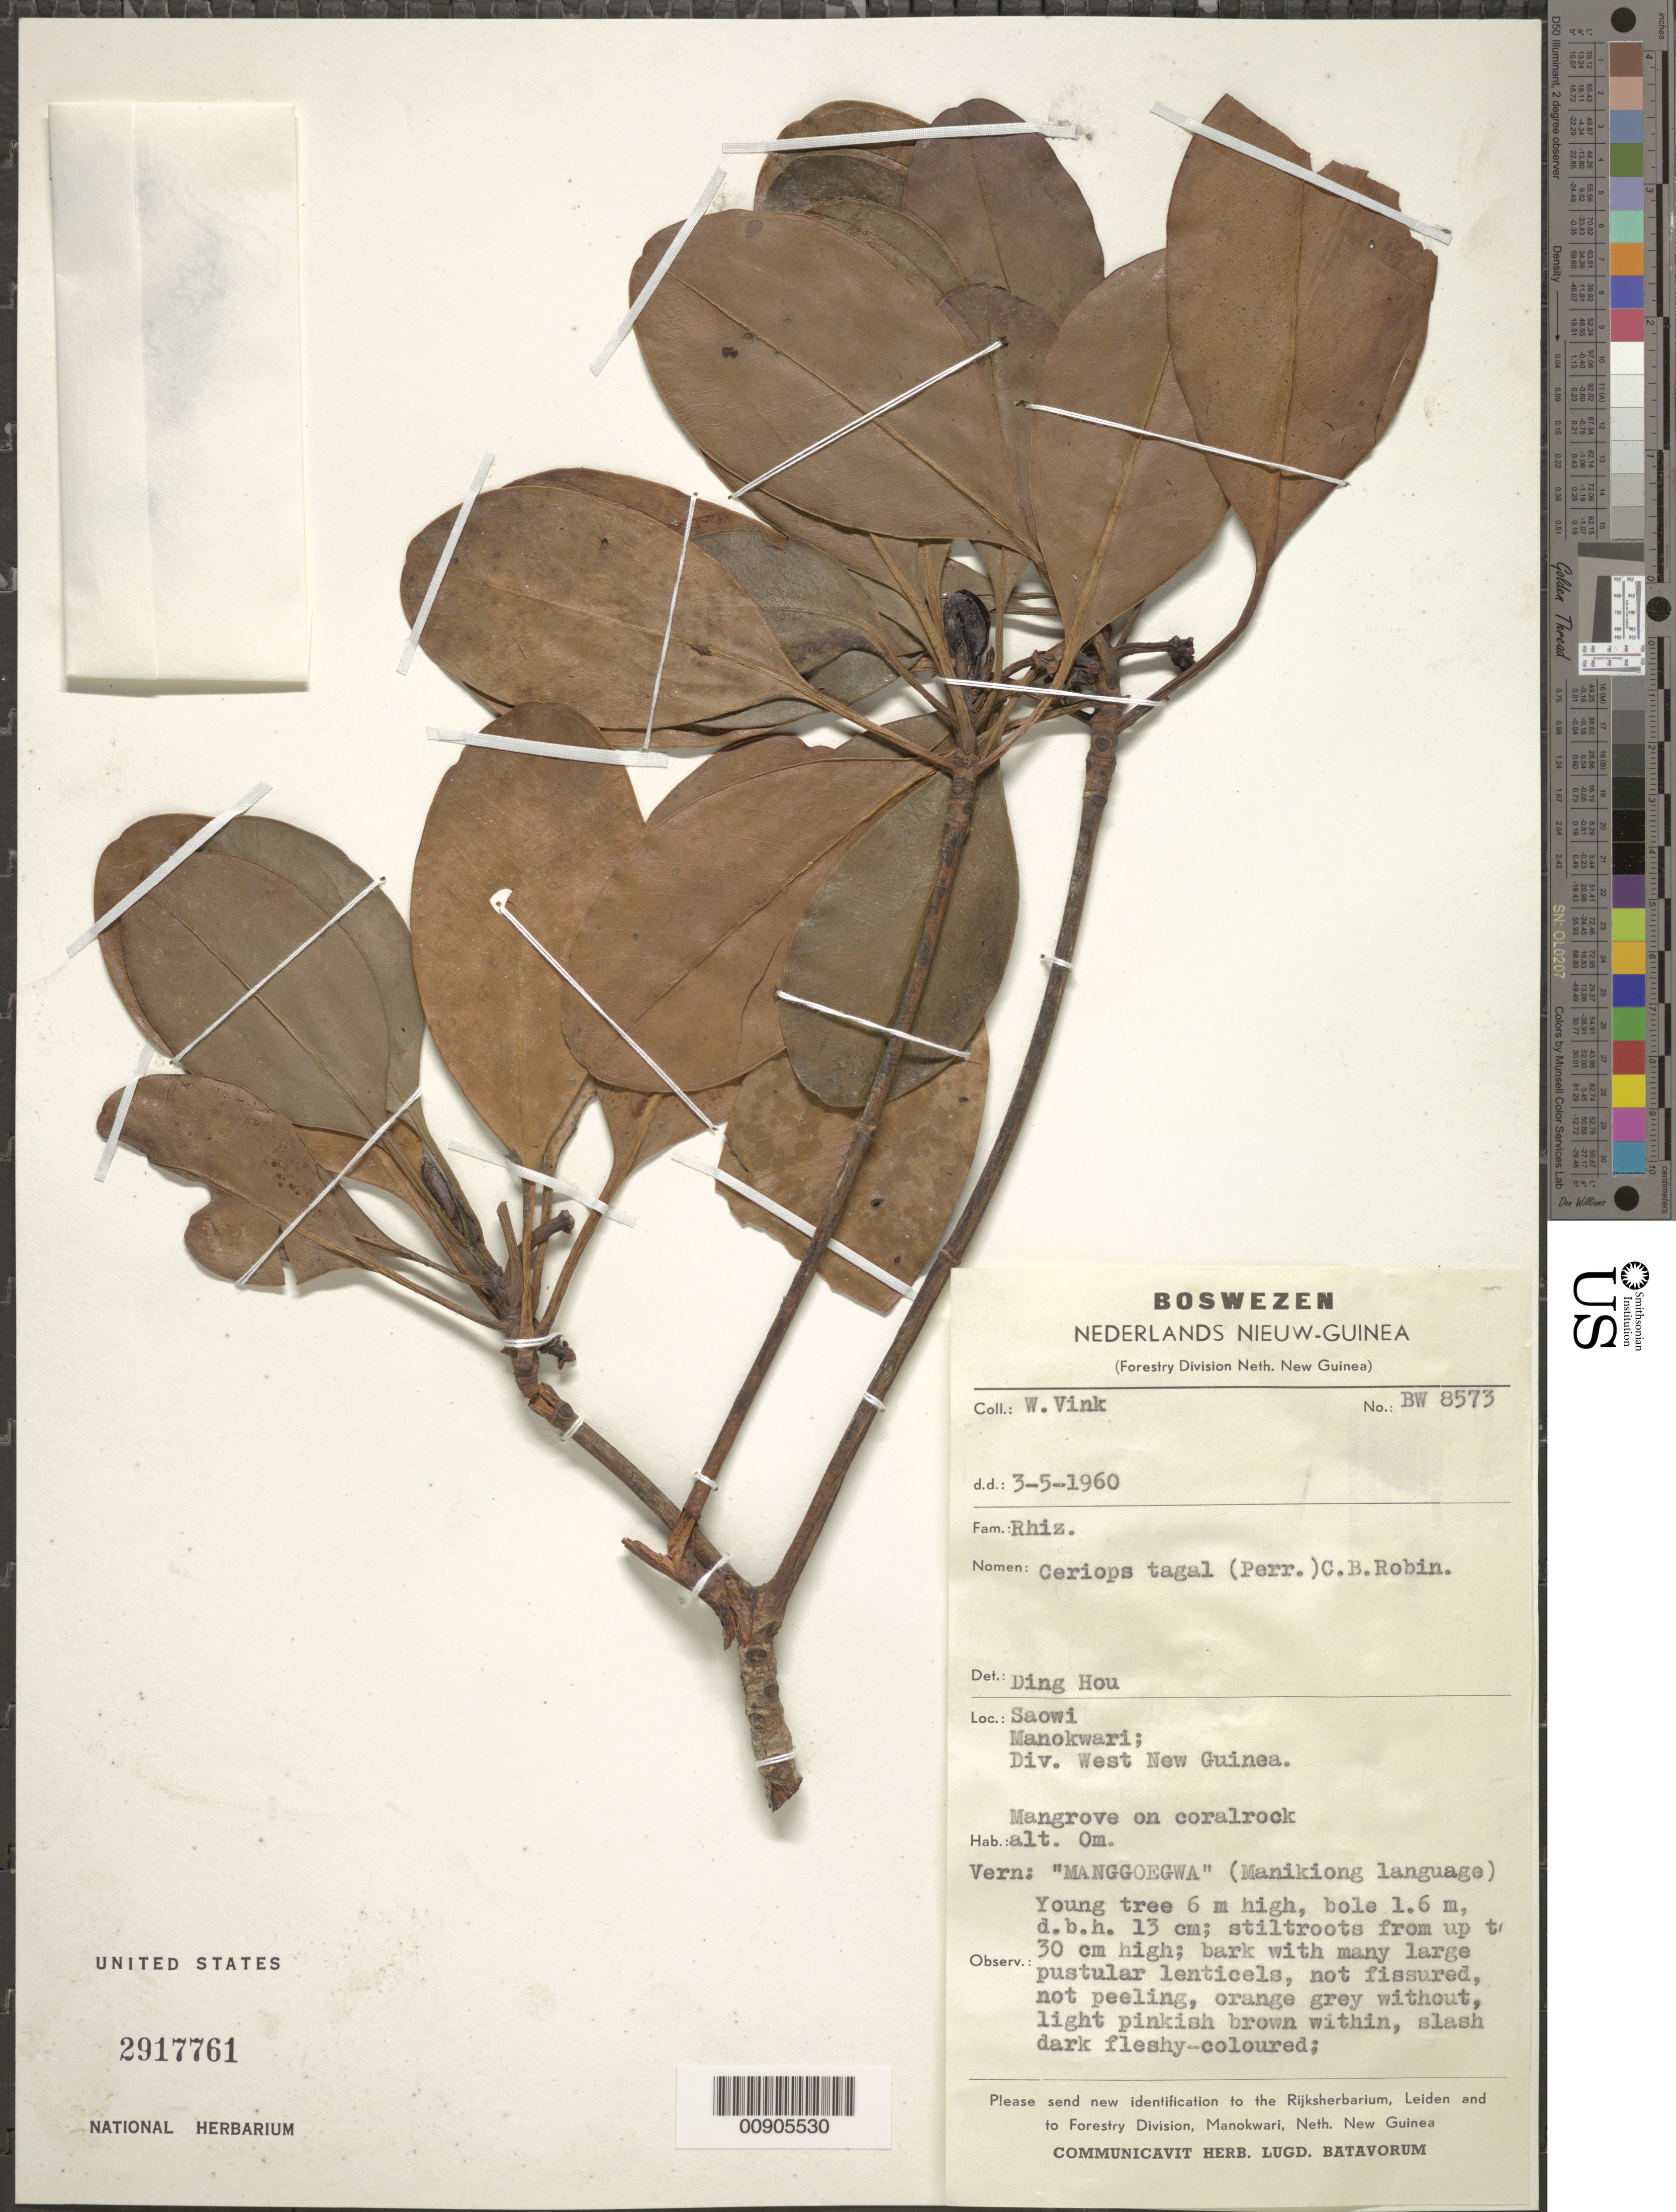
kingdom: Plantae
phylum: Tracheophyta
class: Magnoliopsida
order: Malpighiales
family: Rhizophoraceae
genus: Ceriops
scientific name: Ceriops tagal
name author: (Perr.) C.B. Rob.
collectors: W. Vink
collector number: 8573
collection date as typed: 03 May 1960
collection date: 1960-05-03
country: Indonesia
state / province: Papua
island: New Guinea I.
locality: Saowi. Manokwari; Div West New Guinea. Irian Jaya.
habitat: Mangrove on coralrock.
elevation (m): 0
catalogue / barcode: US 2917761